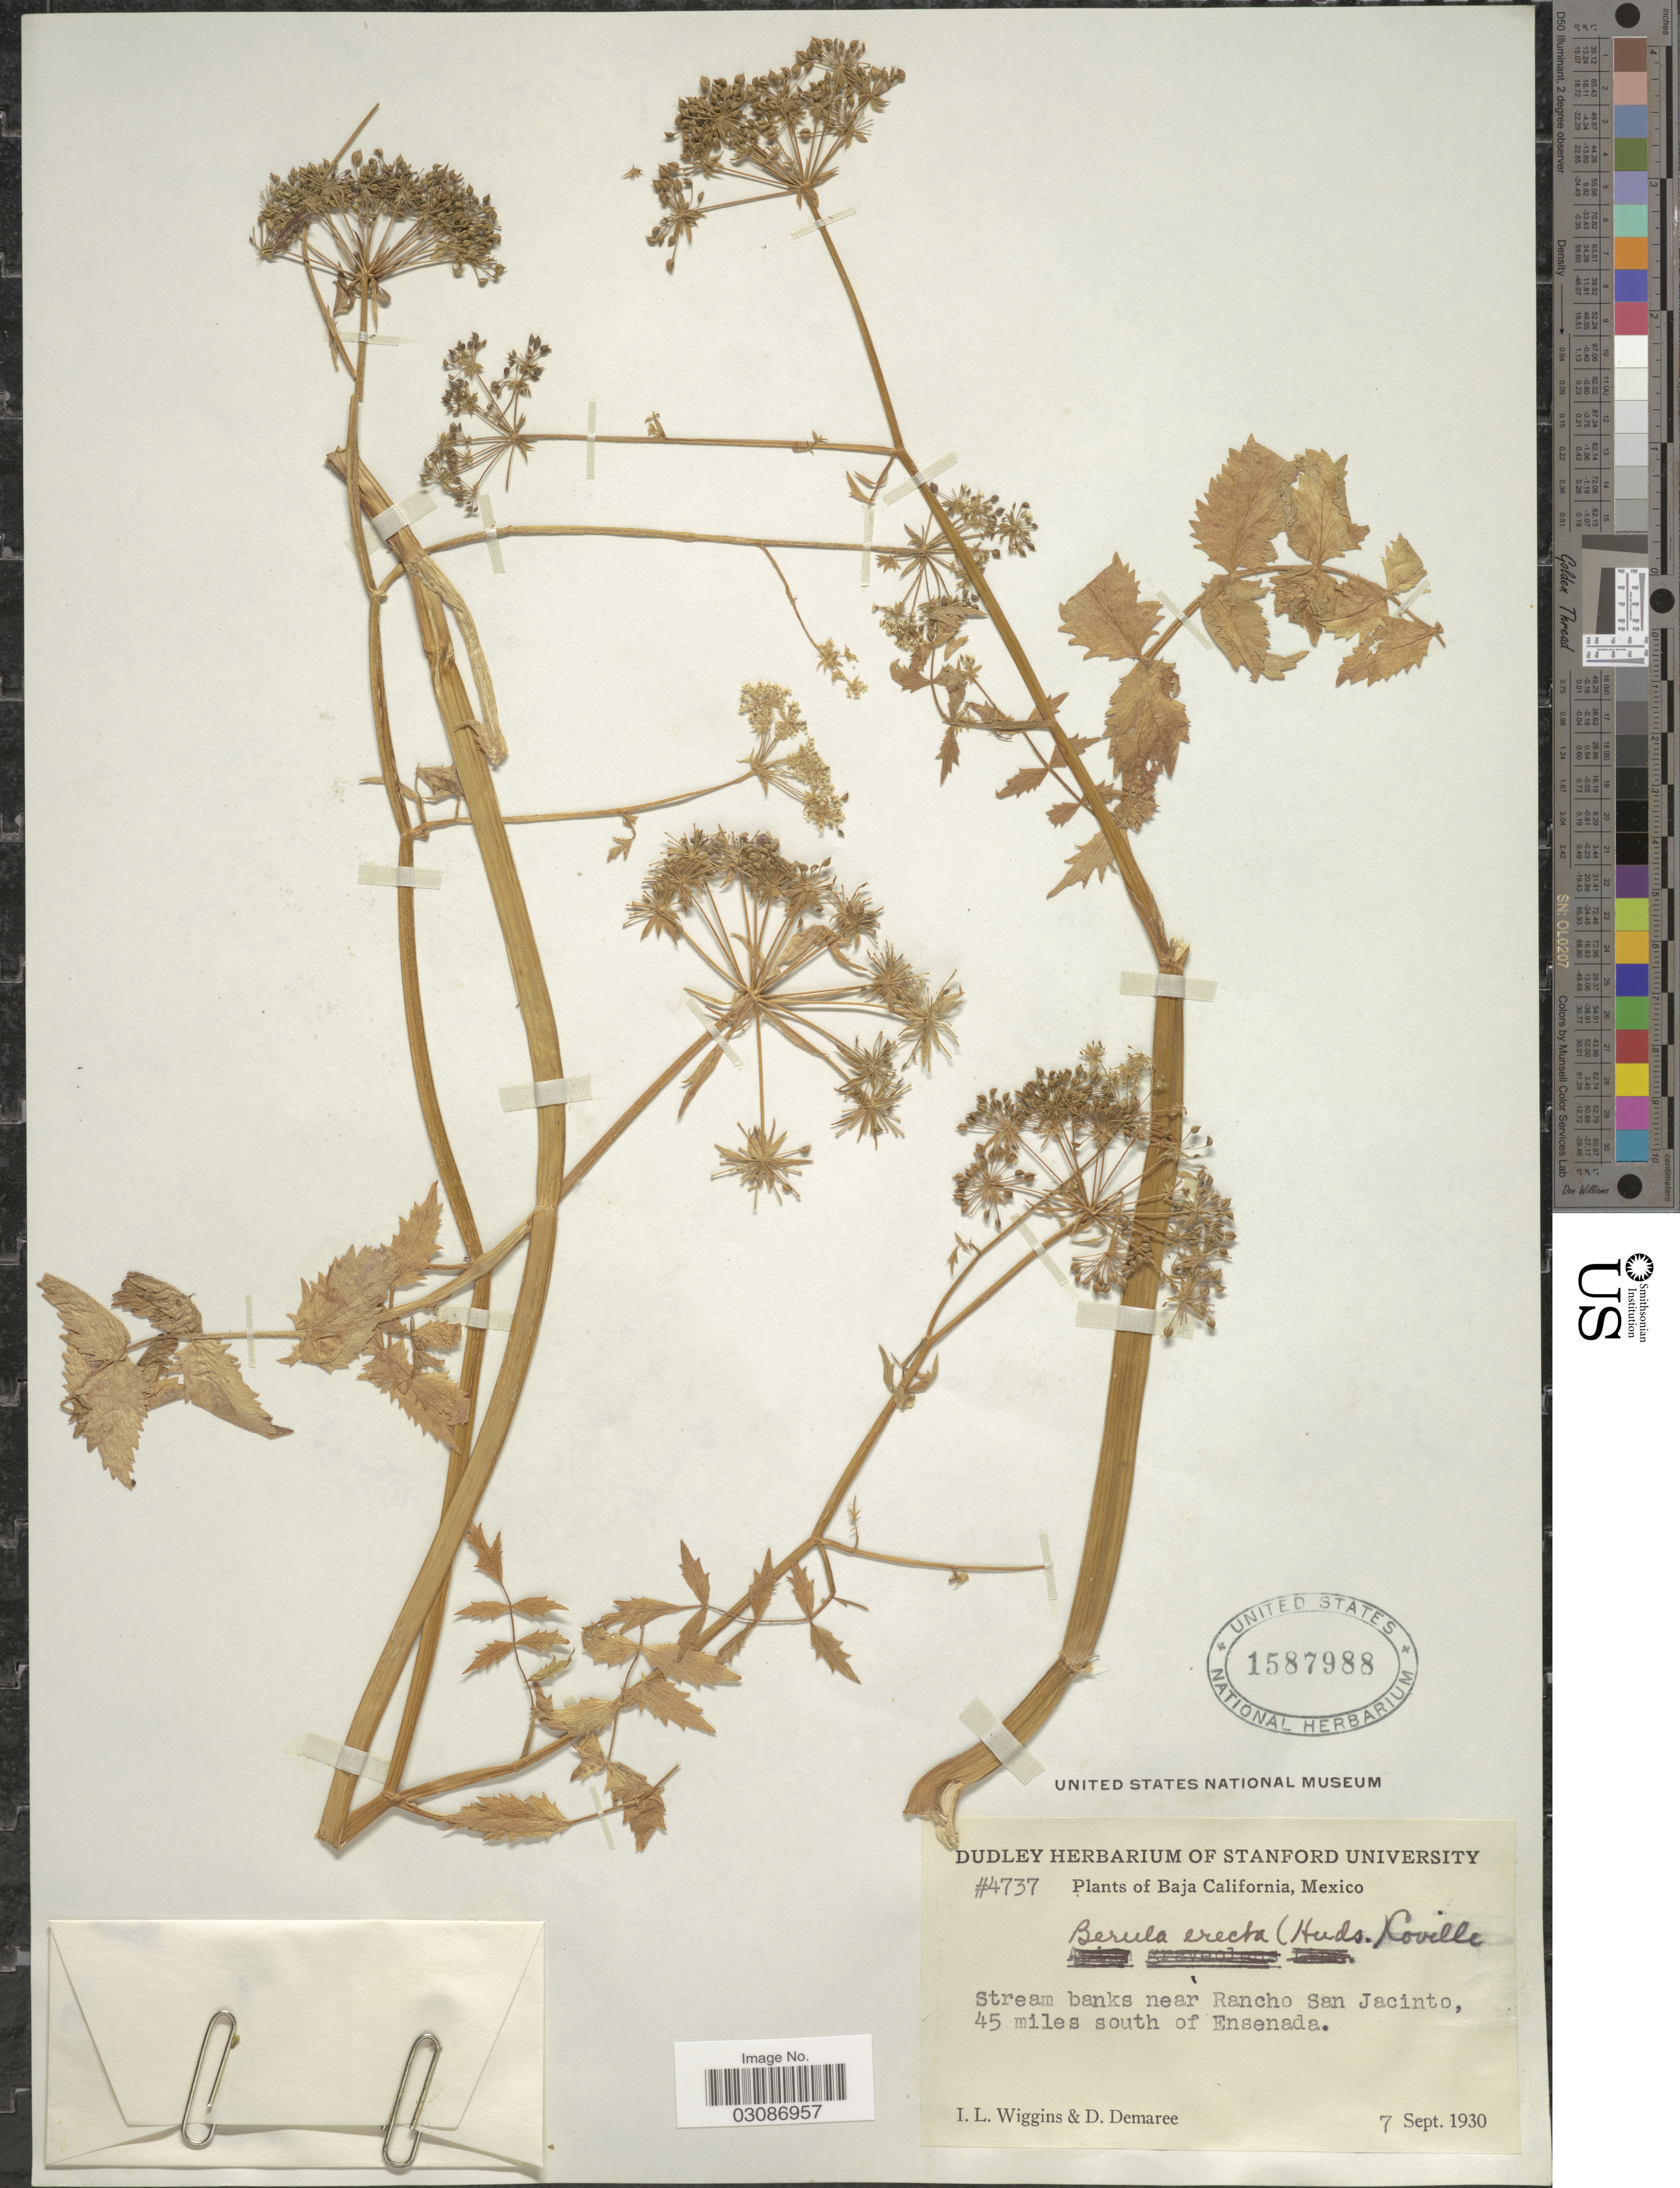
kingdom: Plantae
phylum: Tracheophyta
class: Magnoliopsida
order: Apiales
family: Apiaceae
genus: Berula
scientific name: Berula erecta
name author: (Huds.) Coville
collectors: I. L. Wiggins & D. Demaree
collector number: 4737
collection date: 1930-09-07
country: Mexico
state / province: Baja California Norte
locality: Stream banks near Rancho San Jacinto, 45 miles south of Ensenada.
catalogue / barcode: US 1587988